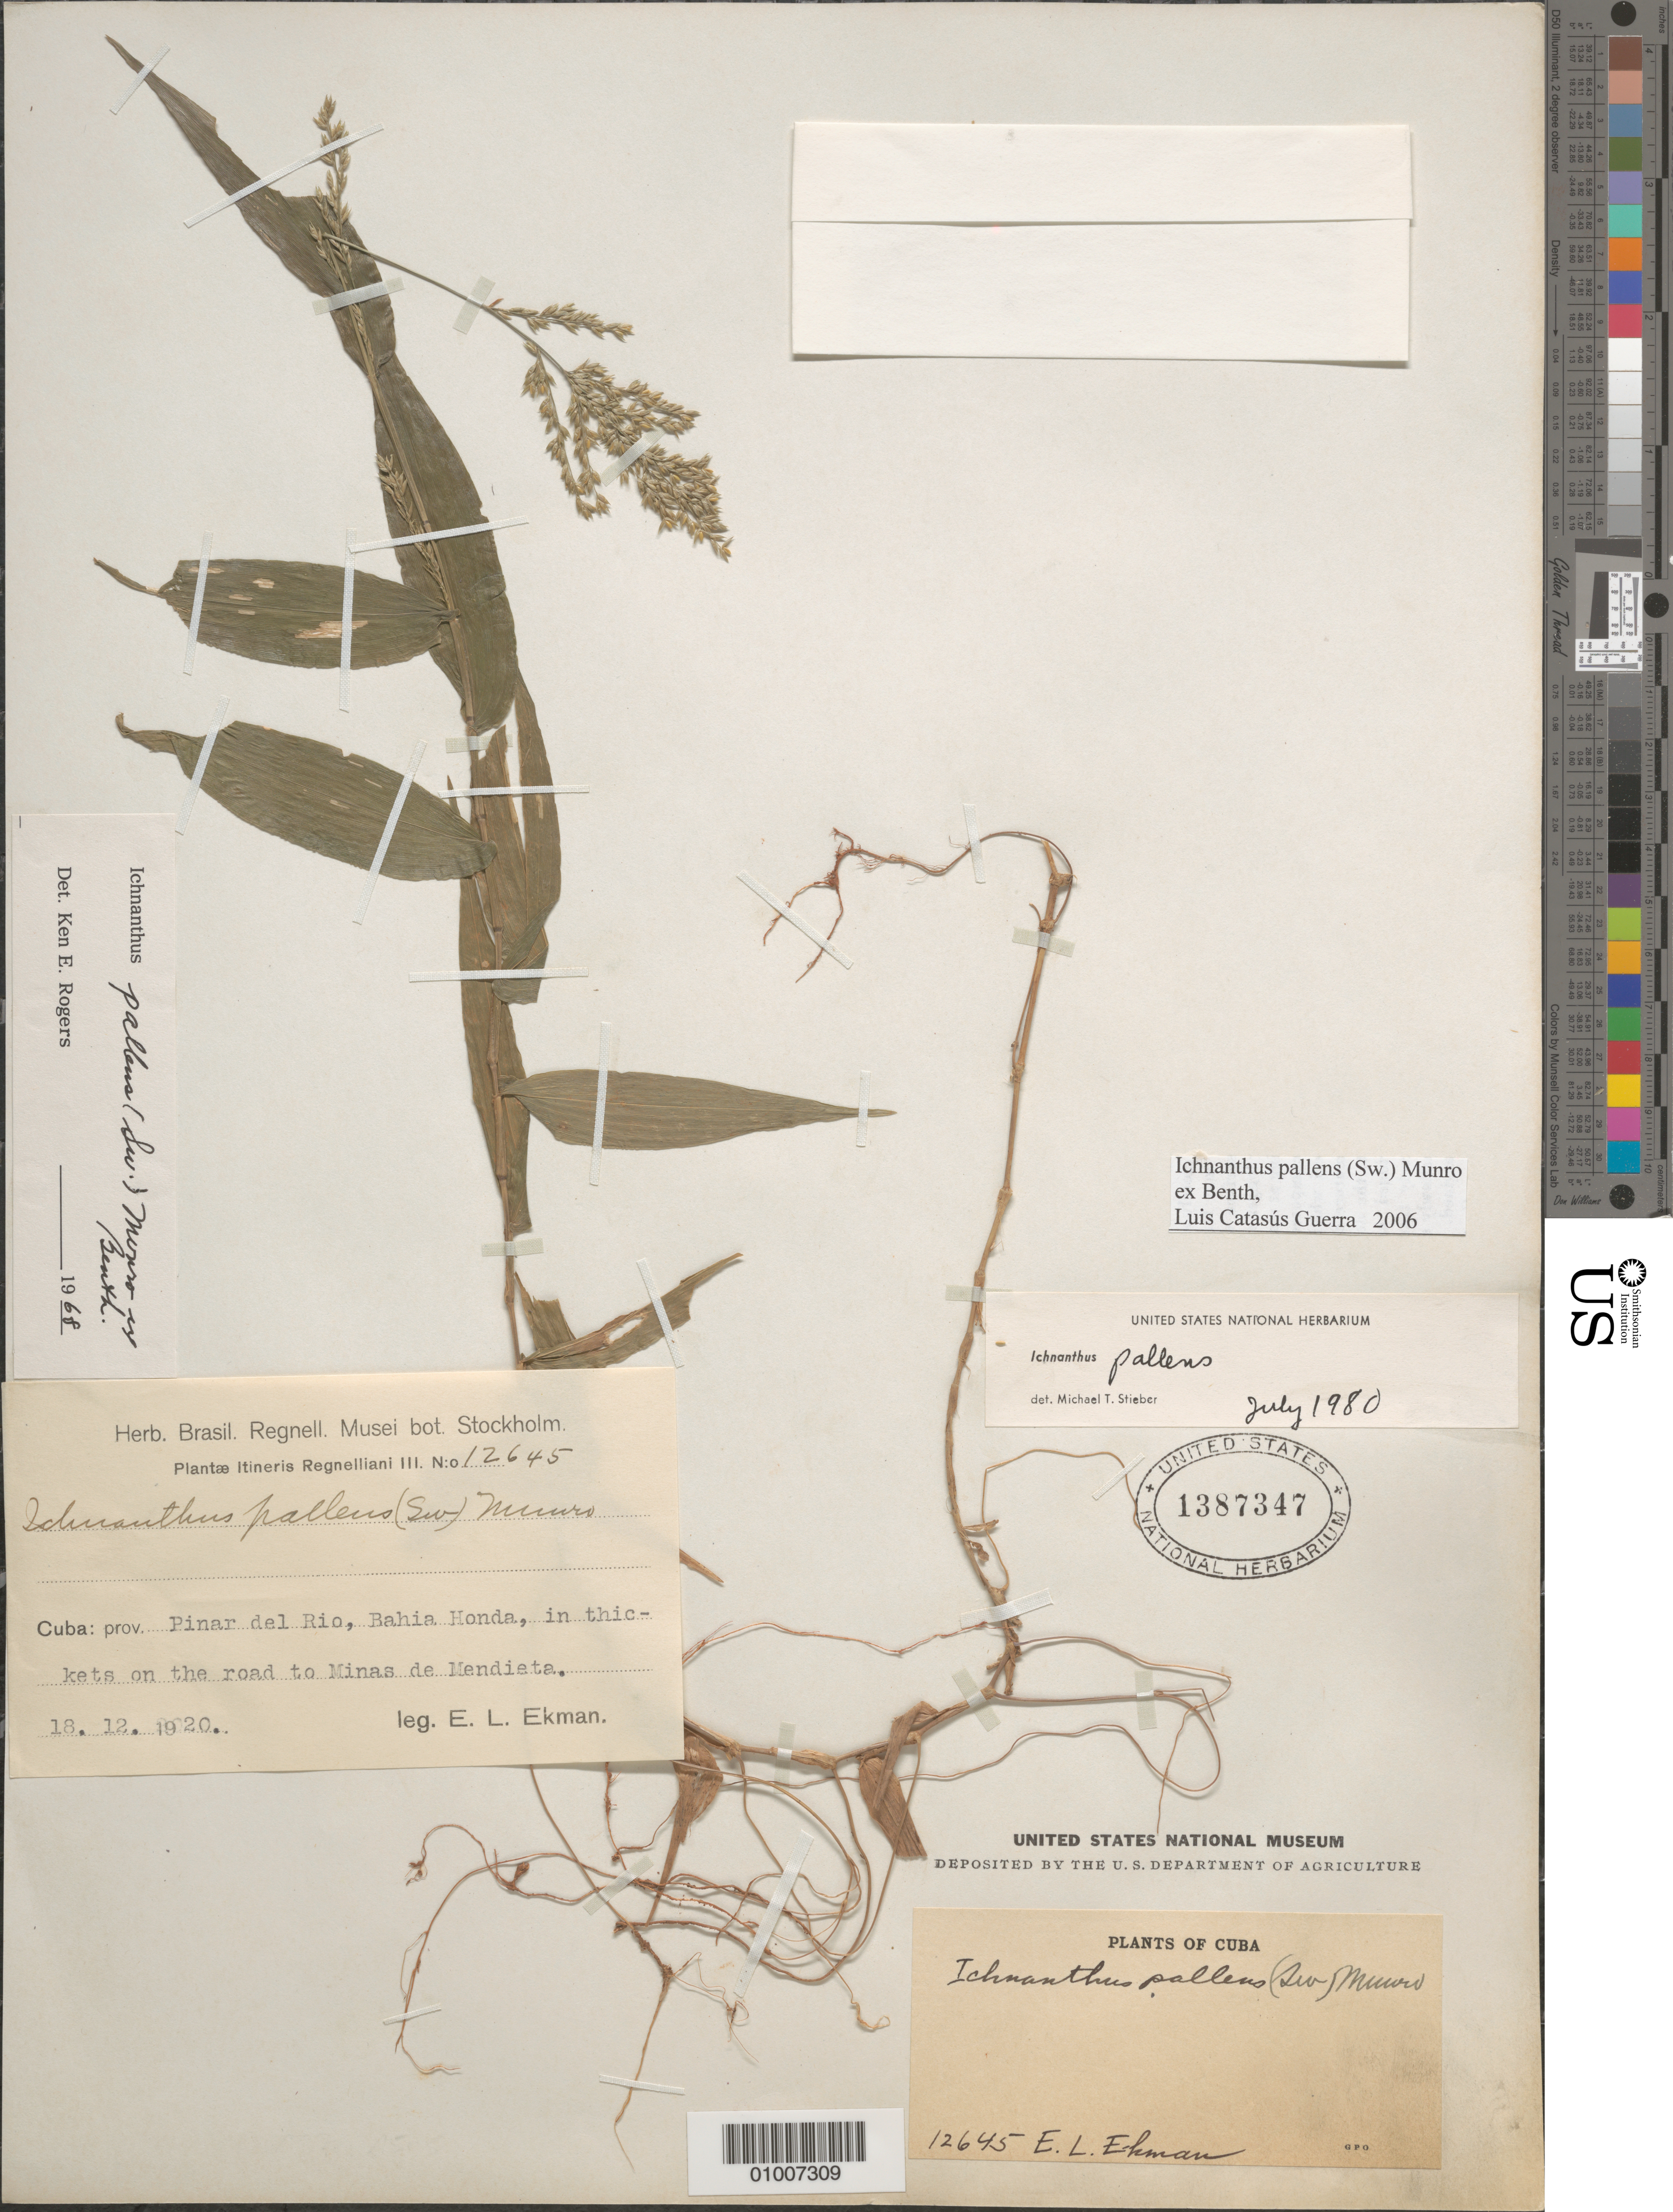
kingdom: Plantae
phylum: Tracheophyta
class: Liliopsida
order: Poales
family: Poaceae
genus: Ichnanthus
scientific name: Ichnanthus pallens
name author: (Sw.) Munro ex Benth.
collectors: E. L. Ekman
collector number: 12645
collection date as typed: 18 Dec 1920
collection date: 1920-12-18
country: Cuba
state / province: Pinar del Rio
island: Cuba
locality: Bahia Honda, on the road to Minas de Mendiete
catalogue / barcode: US 1387347